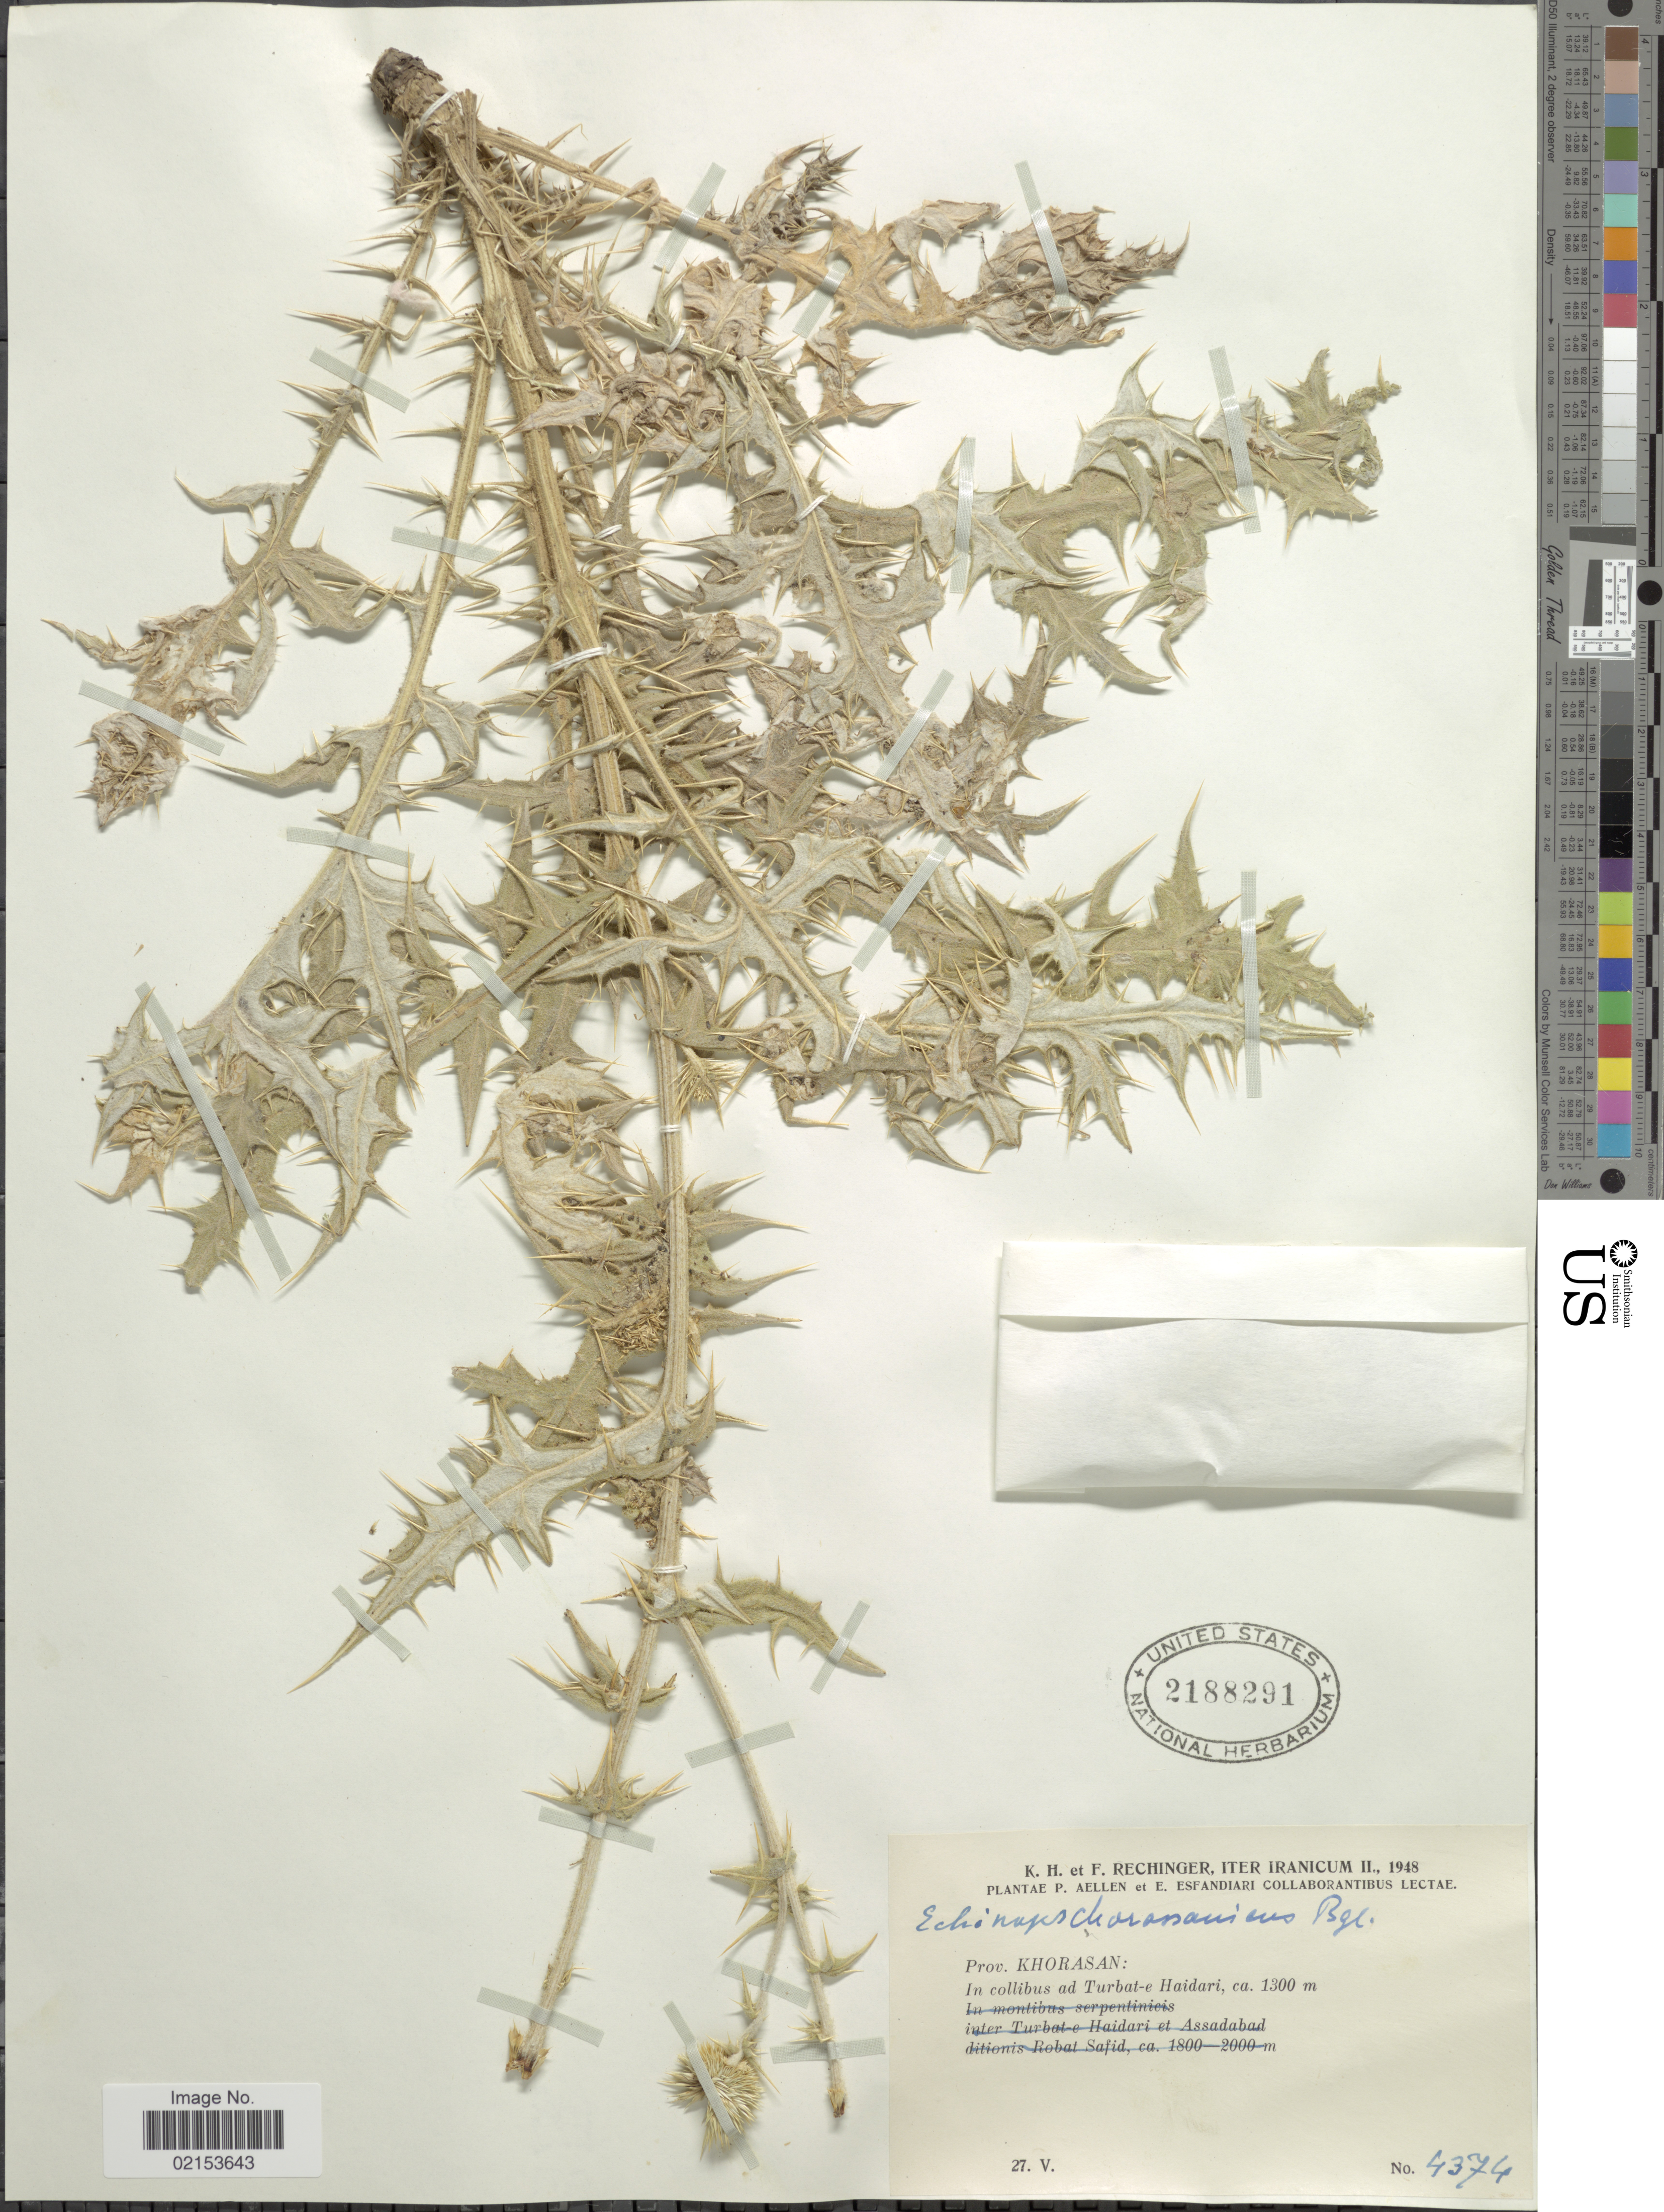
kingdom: Plantae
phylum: Tracheophyta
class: Magnoliopsida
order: Asterales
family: Asteraceae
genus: Echinops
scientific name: Echinops chorassanicus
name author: Bunge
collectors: K. H. Rechinger & F. Rechinger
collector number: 4374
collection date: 1948-05-27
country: Iran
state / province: Khorasan [obsolete]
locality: In collibus ad urbat-e Haidari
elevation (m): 1300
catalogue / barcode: US 2188291